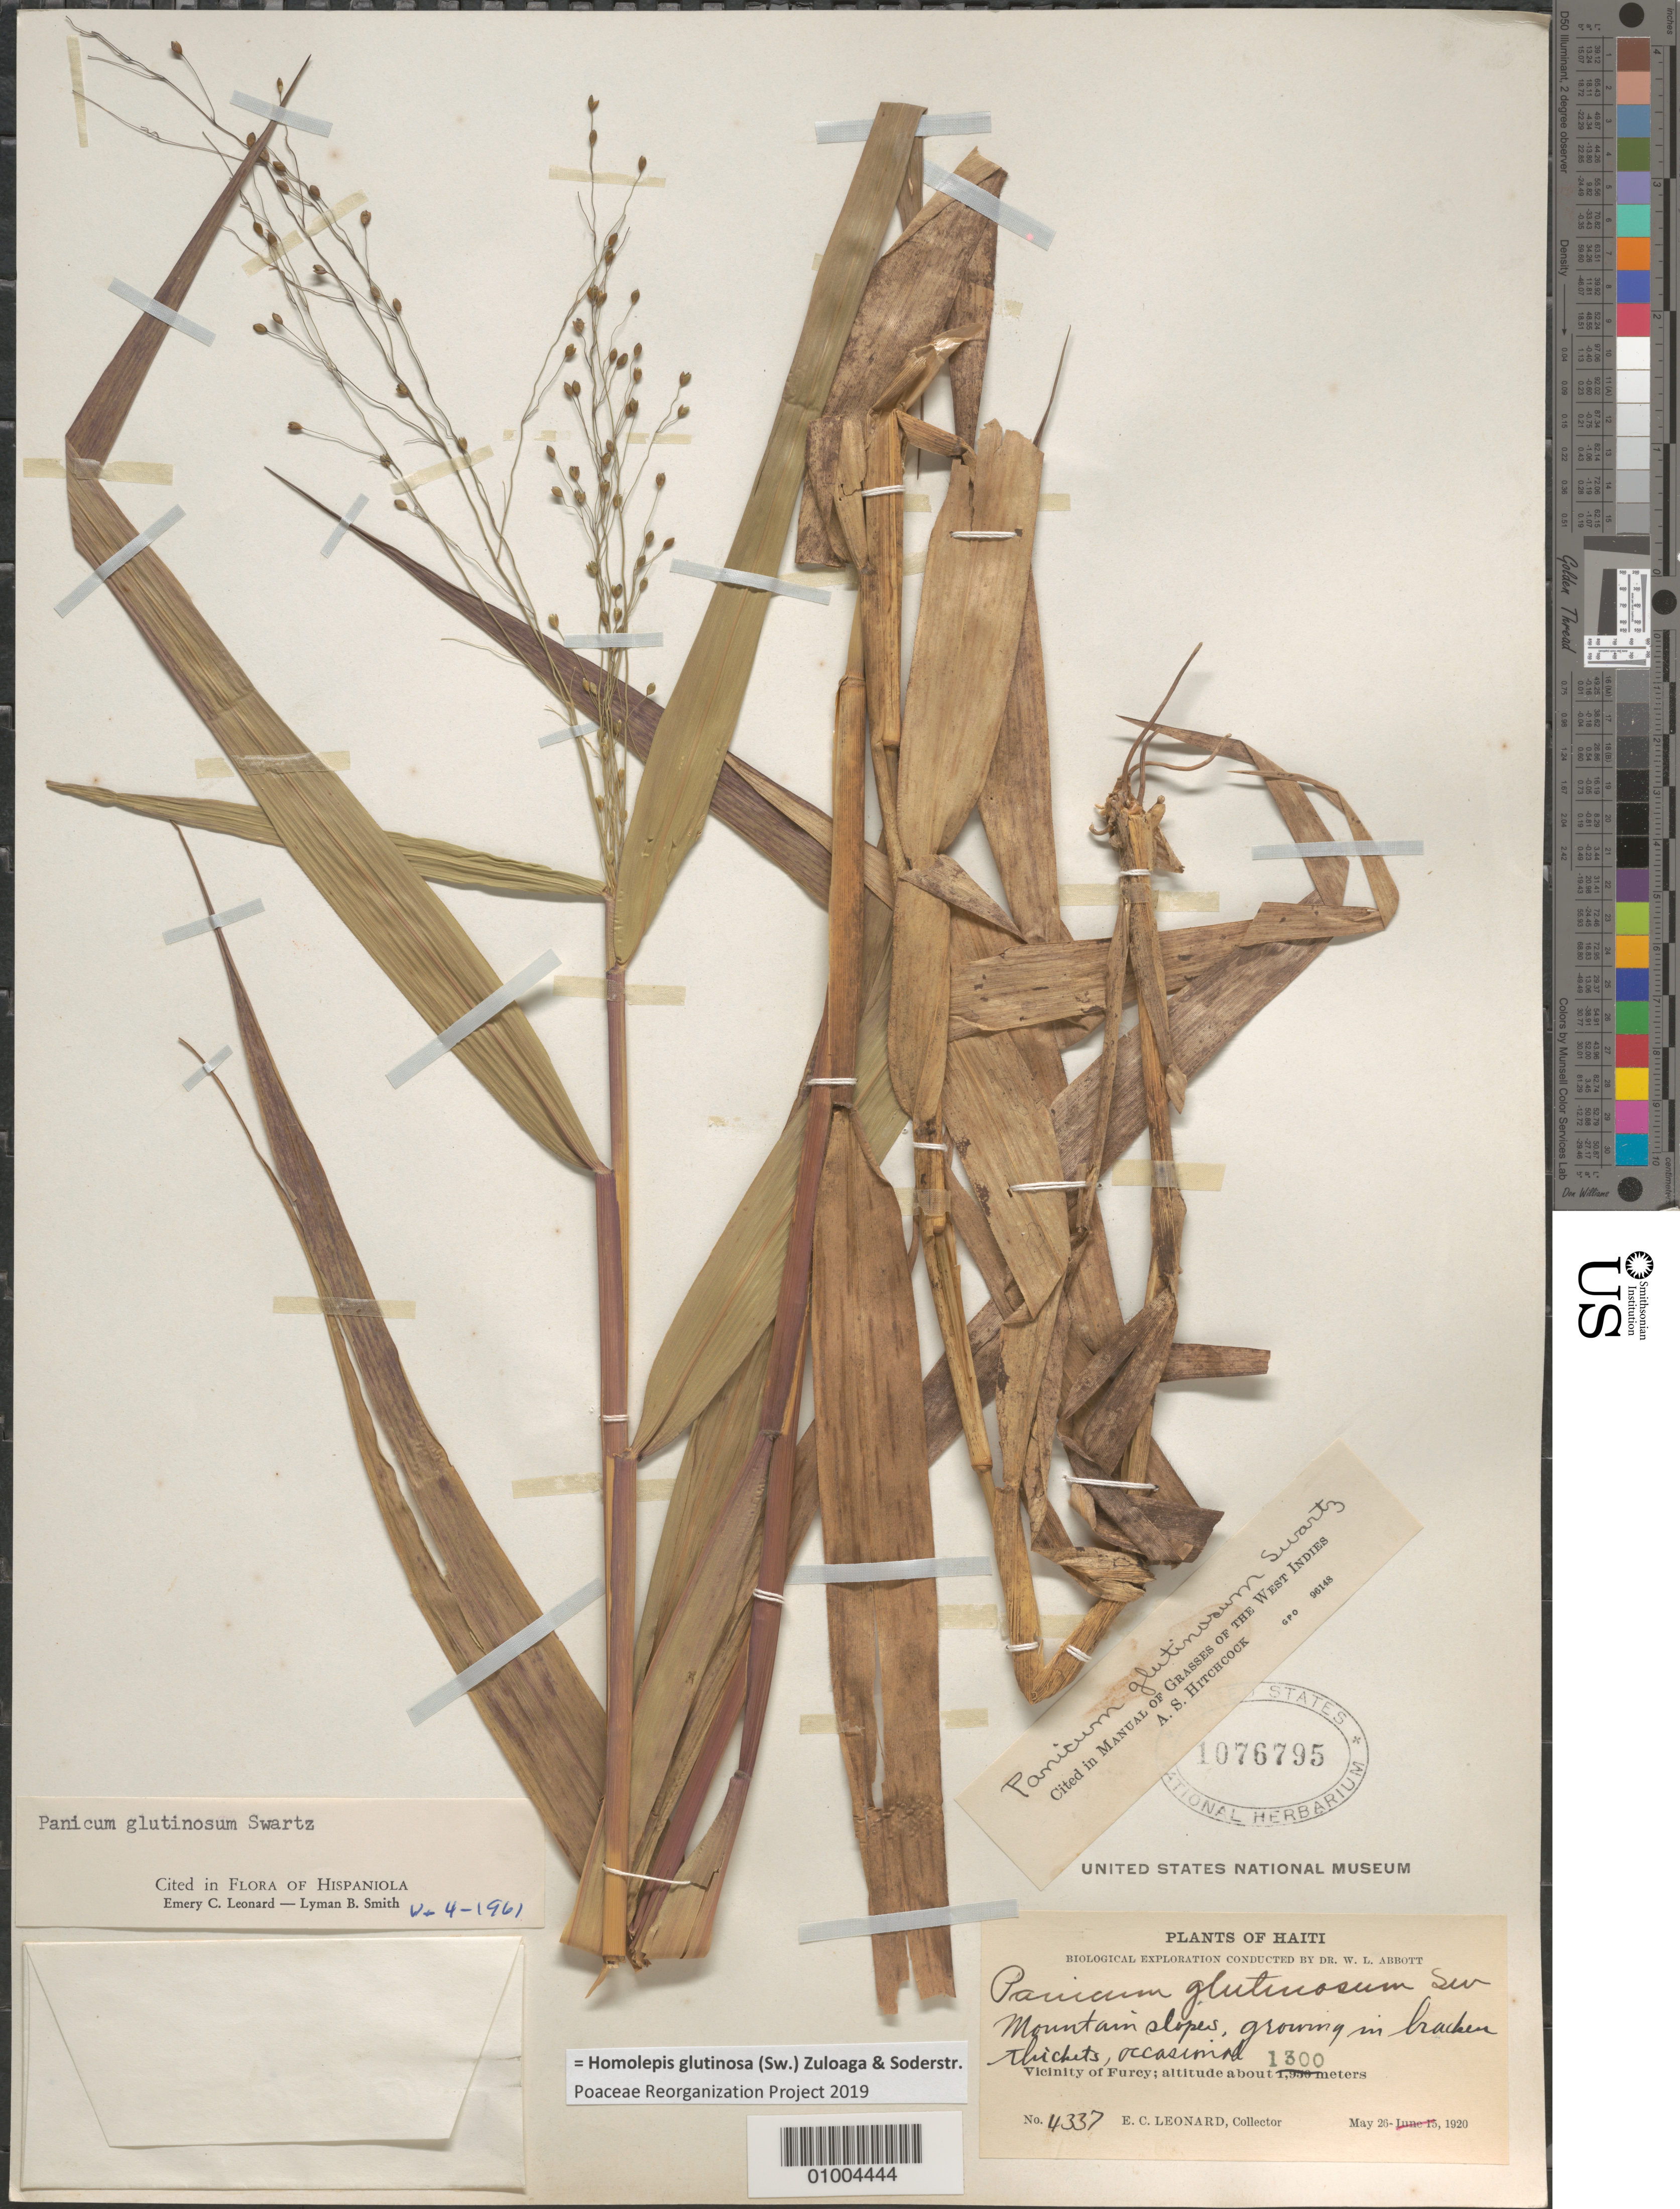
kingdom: Plantae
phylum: Tracheophyta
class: Liliopsida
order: Poales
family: Poaceae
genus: Homolepis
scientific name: Homolepis glutinosa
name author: (Sw.) Zuloaga & Soderstr.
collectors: E. C. Leonard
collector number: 4337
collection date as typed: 26 May 1920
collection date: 1920-05-26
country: Haiti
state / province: Óuest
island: Hispaniola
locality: vicinity of Furcy, mountain slopes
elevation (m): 1300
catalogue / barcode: US 1076795